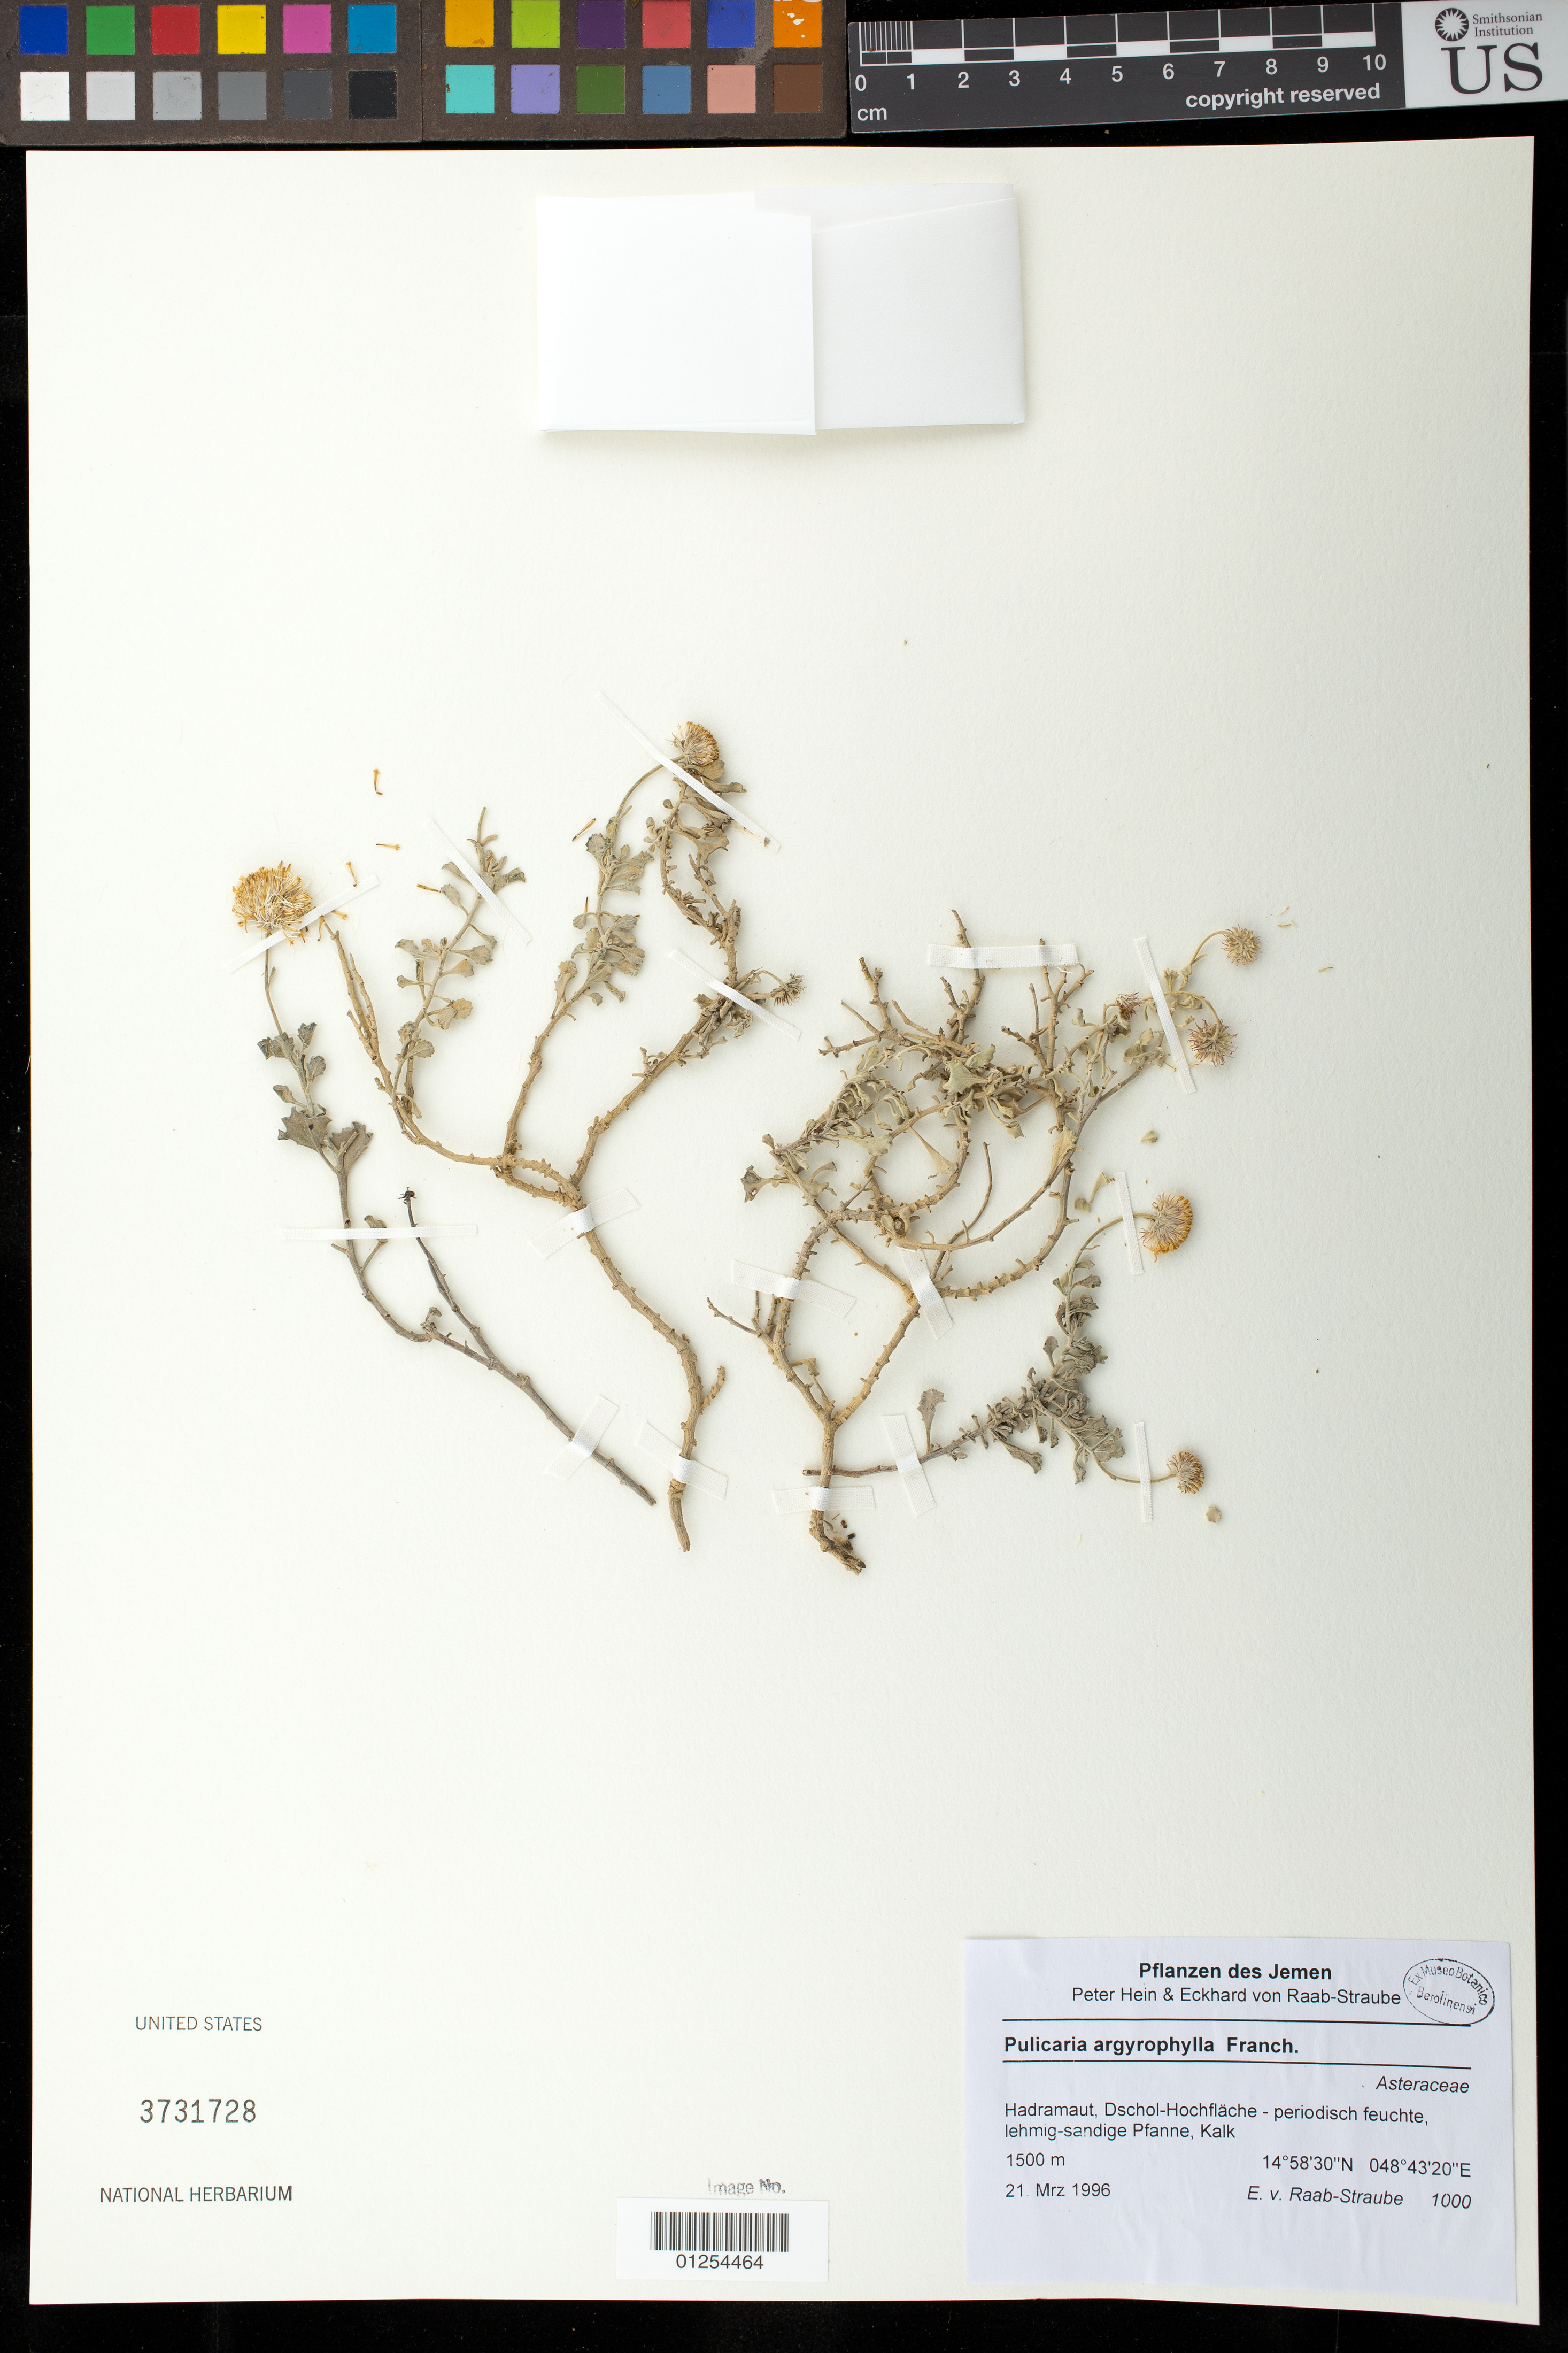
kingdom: Plantae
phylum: Tracheophyta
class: Magnoliopsida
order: Asterales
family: Asteraceae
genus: Pulicaria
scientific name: Pulicaria argyrophylla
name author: Franch.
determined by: Raab-Straube, Eckhard von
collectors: E. Raab-Straube & P. Hein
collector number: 1000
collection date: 1996-03-21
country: Yemen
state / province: Hadramawt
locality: Hadramaut: Dschol-Hochflache - periodisch feuchte, lehmig-sandige Pfanne, Kalk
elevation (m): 700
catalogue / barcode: US 3731728